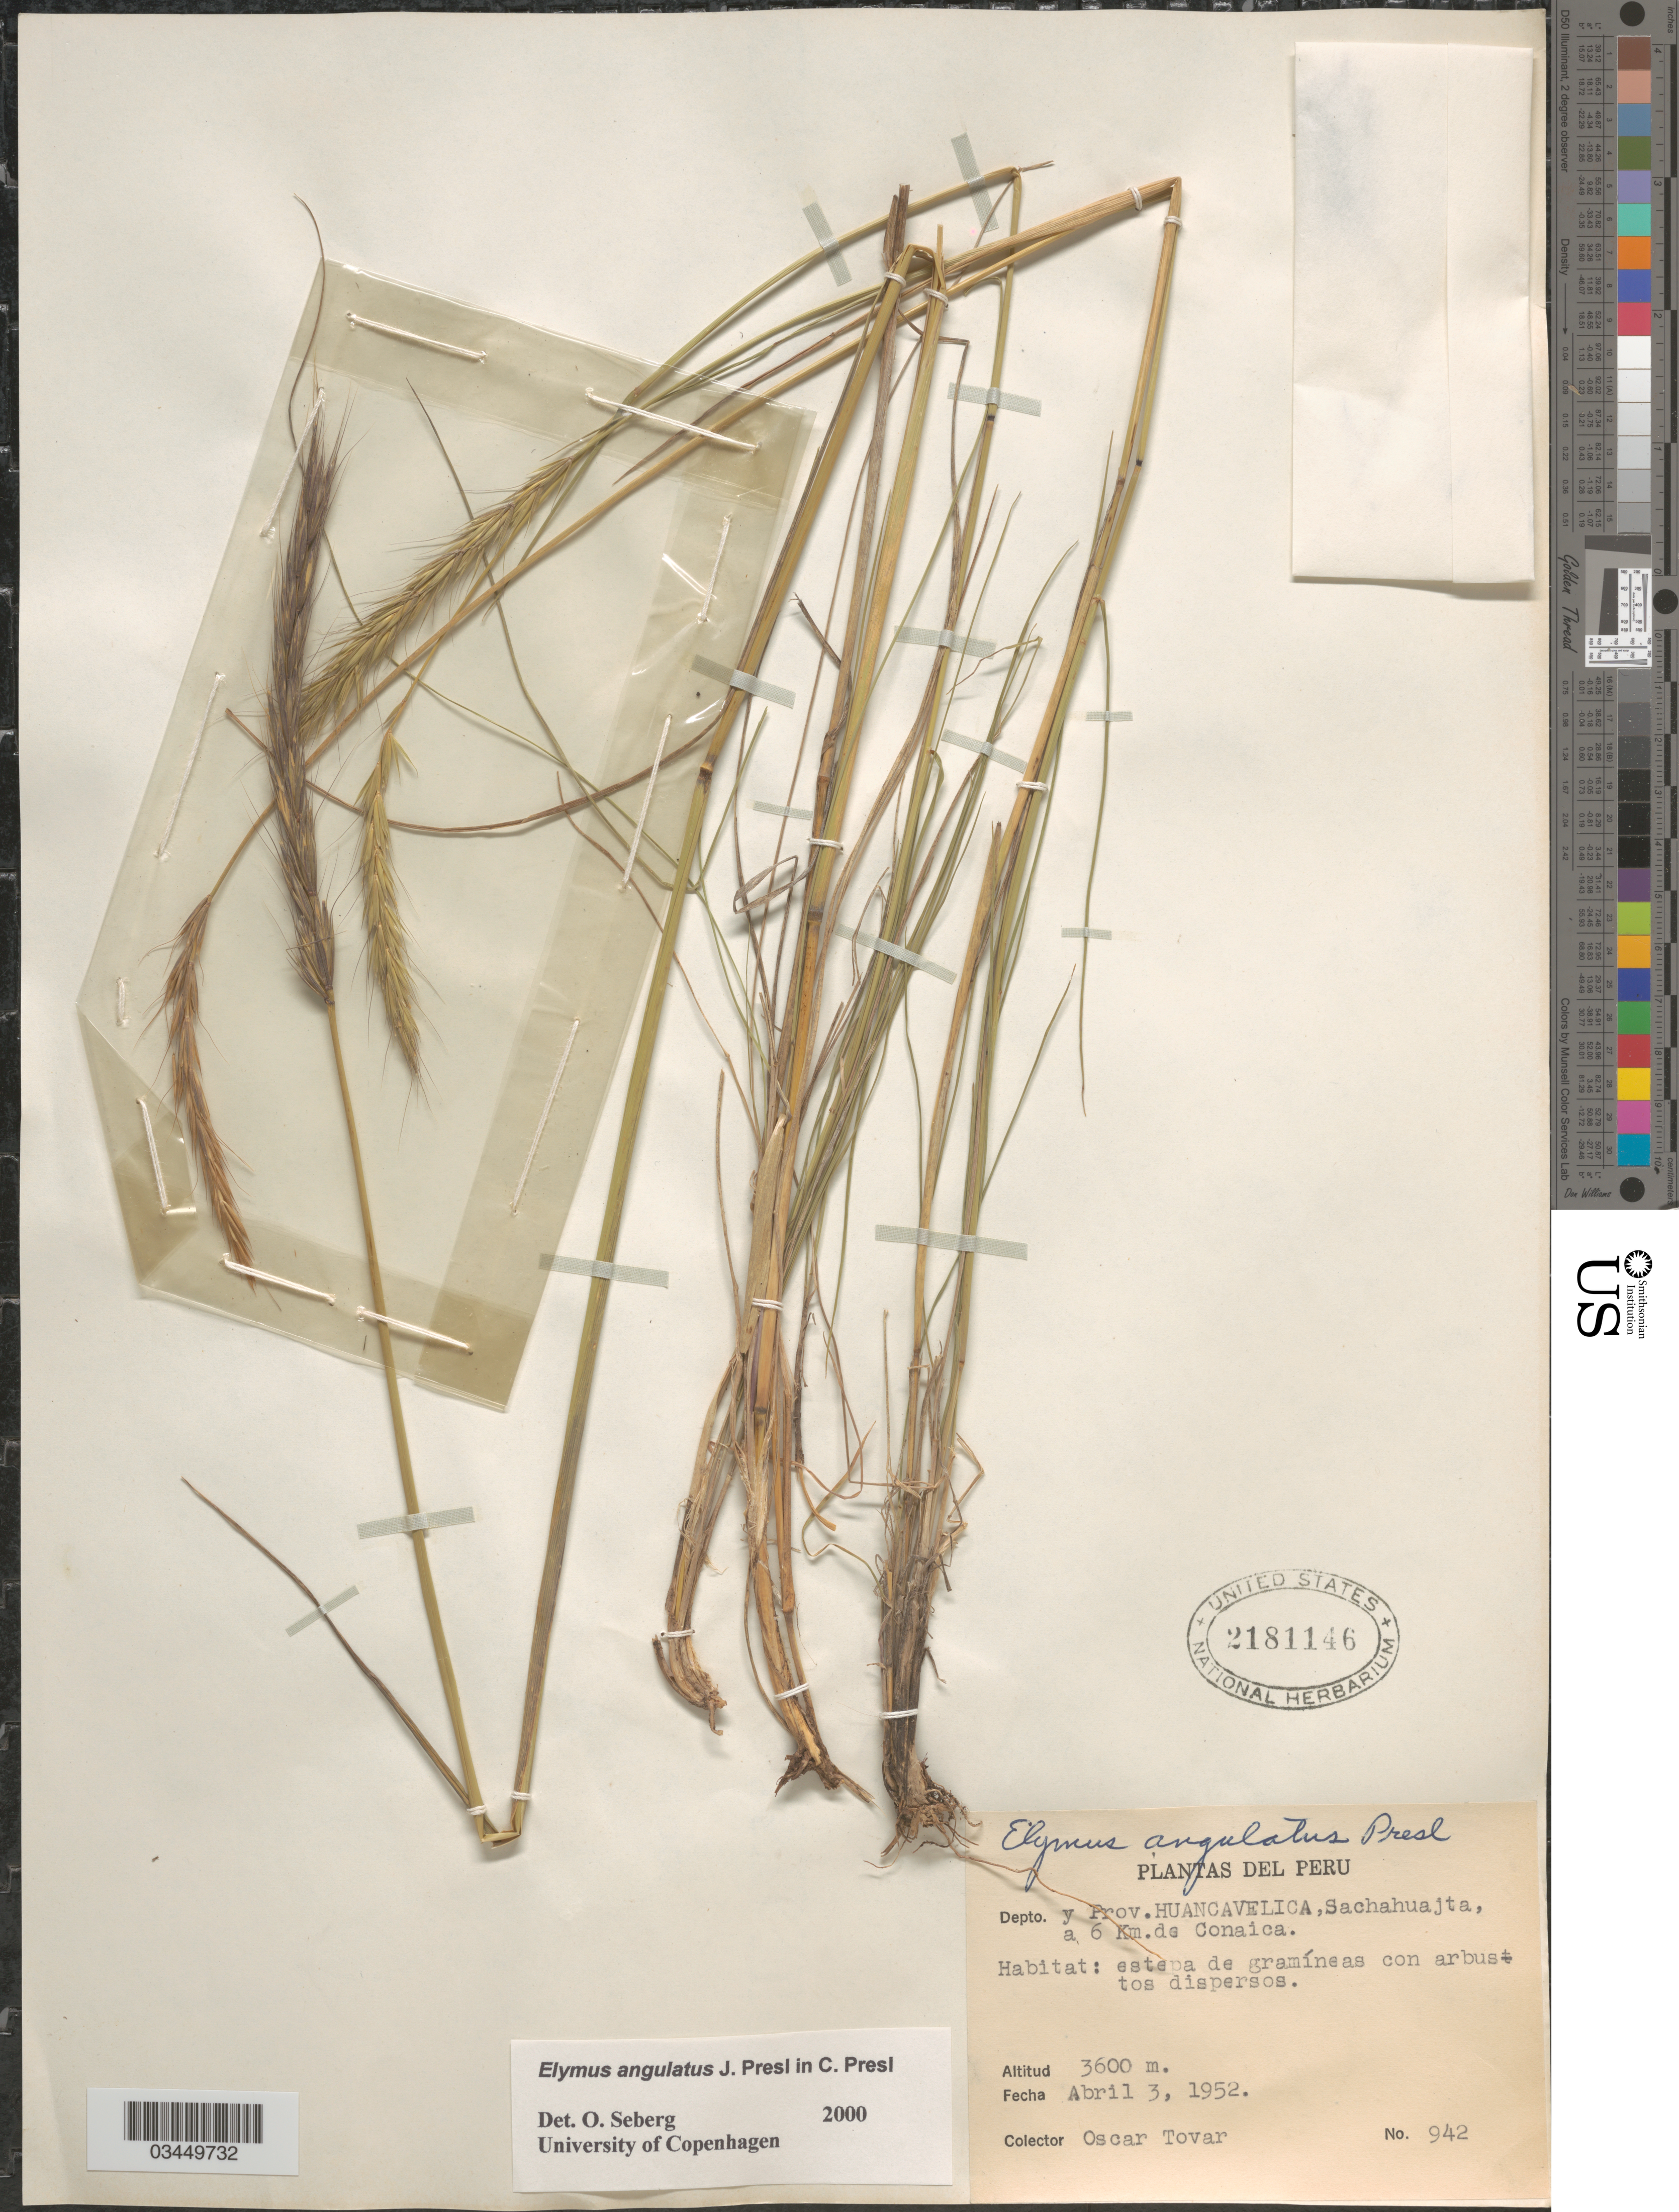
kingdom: Plantae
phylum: Tracheophyta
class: Liliopsida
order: Poales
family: Poaceae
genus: Elymus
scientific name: Elymus angulatus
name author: J. Presl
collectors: Ó. Tovar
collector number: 942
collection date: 1952-04-03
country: Peru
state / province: Huancavelica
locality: Depto. y Prov. Huancavelica, Sachahuajta, a 6 Km. de Conaica.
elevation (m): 3600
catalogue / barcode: US 2181146